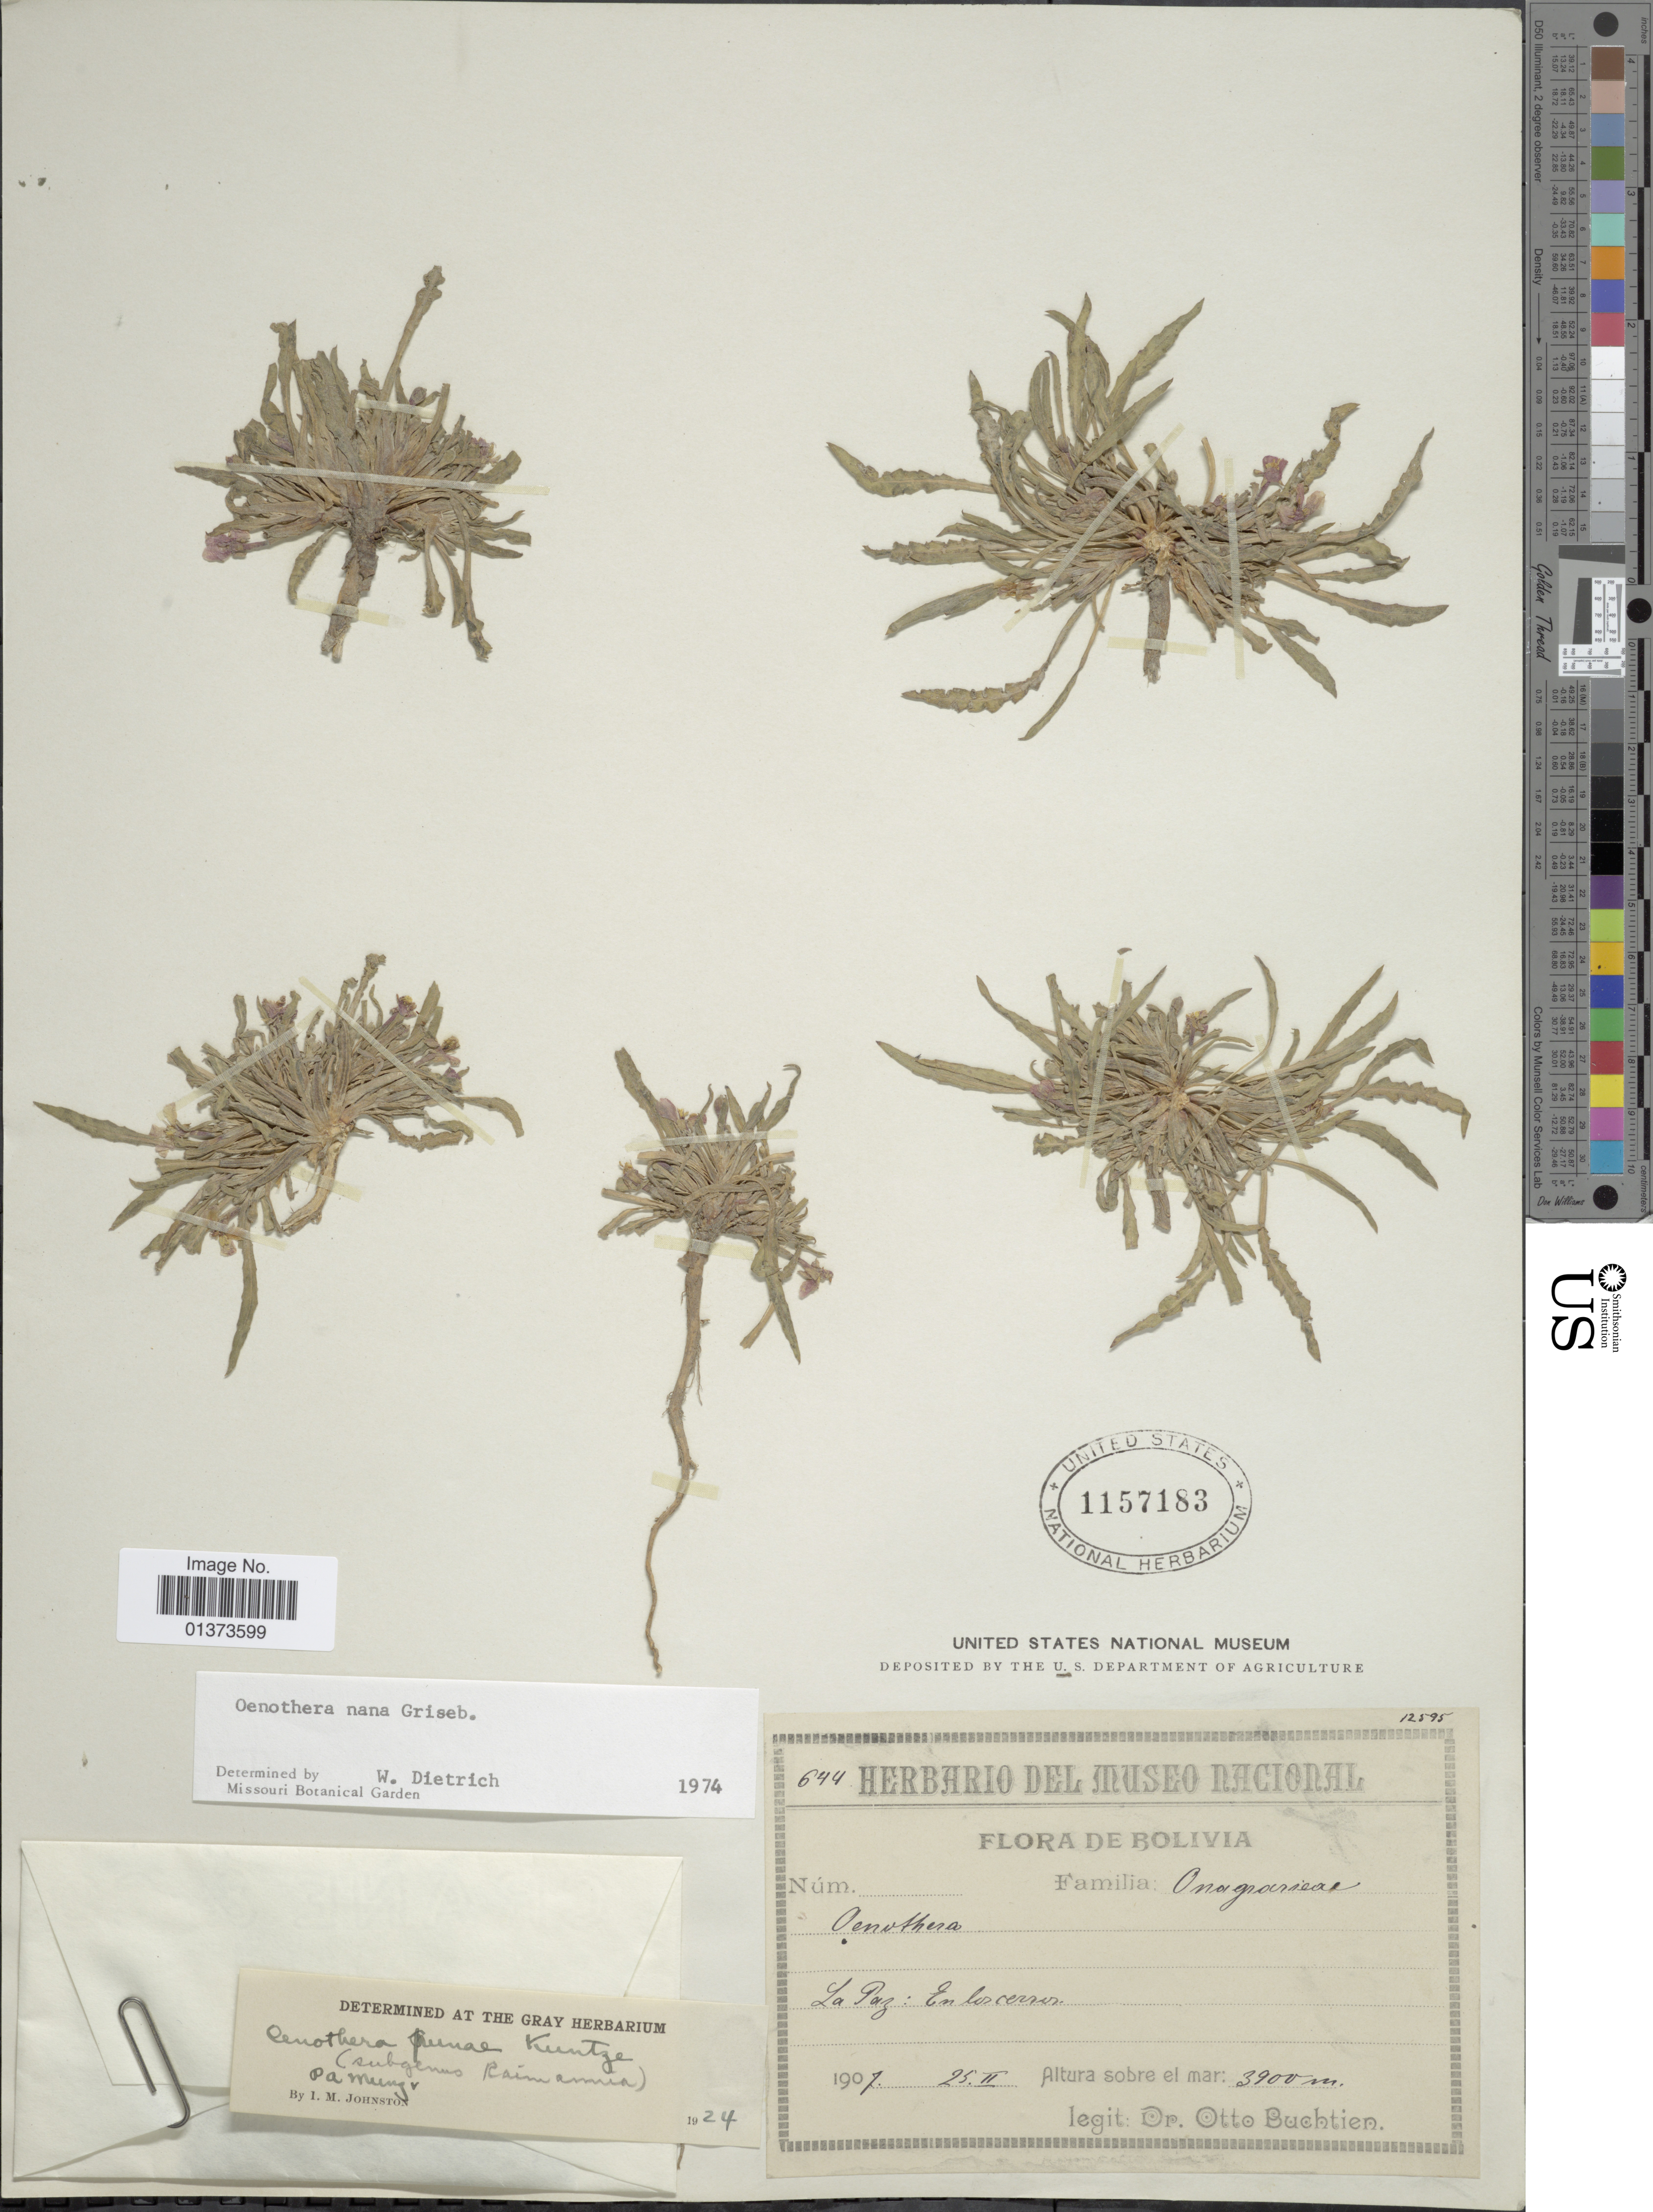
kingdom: Plantae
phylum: Tracheophyta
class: Magnoliopsida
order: Myrtales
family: Onagraceae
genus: Oenothera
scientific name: Oenothera nana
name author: Griseb.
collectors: O. Buchtien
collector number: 644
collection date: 1907-02-25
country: Bolivia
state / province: La Paz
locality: En los cerros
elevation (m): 3900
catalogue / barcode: US 1157183